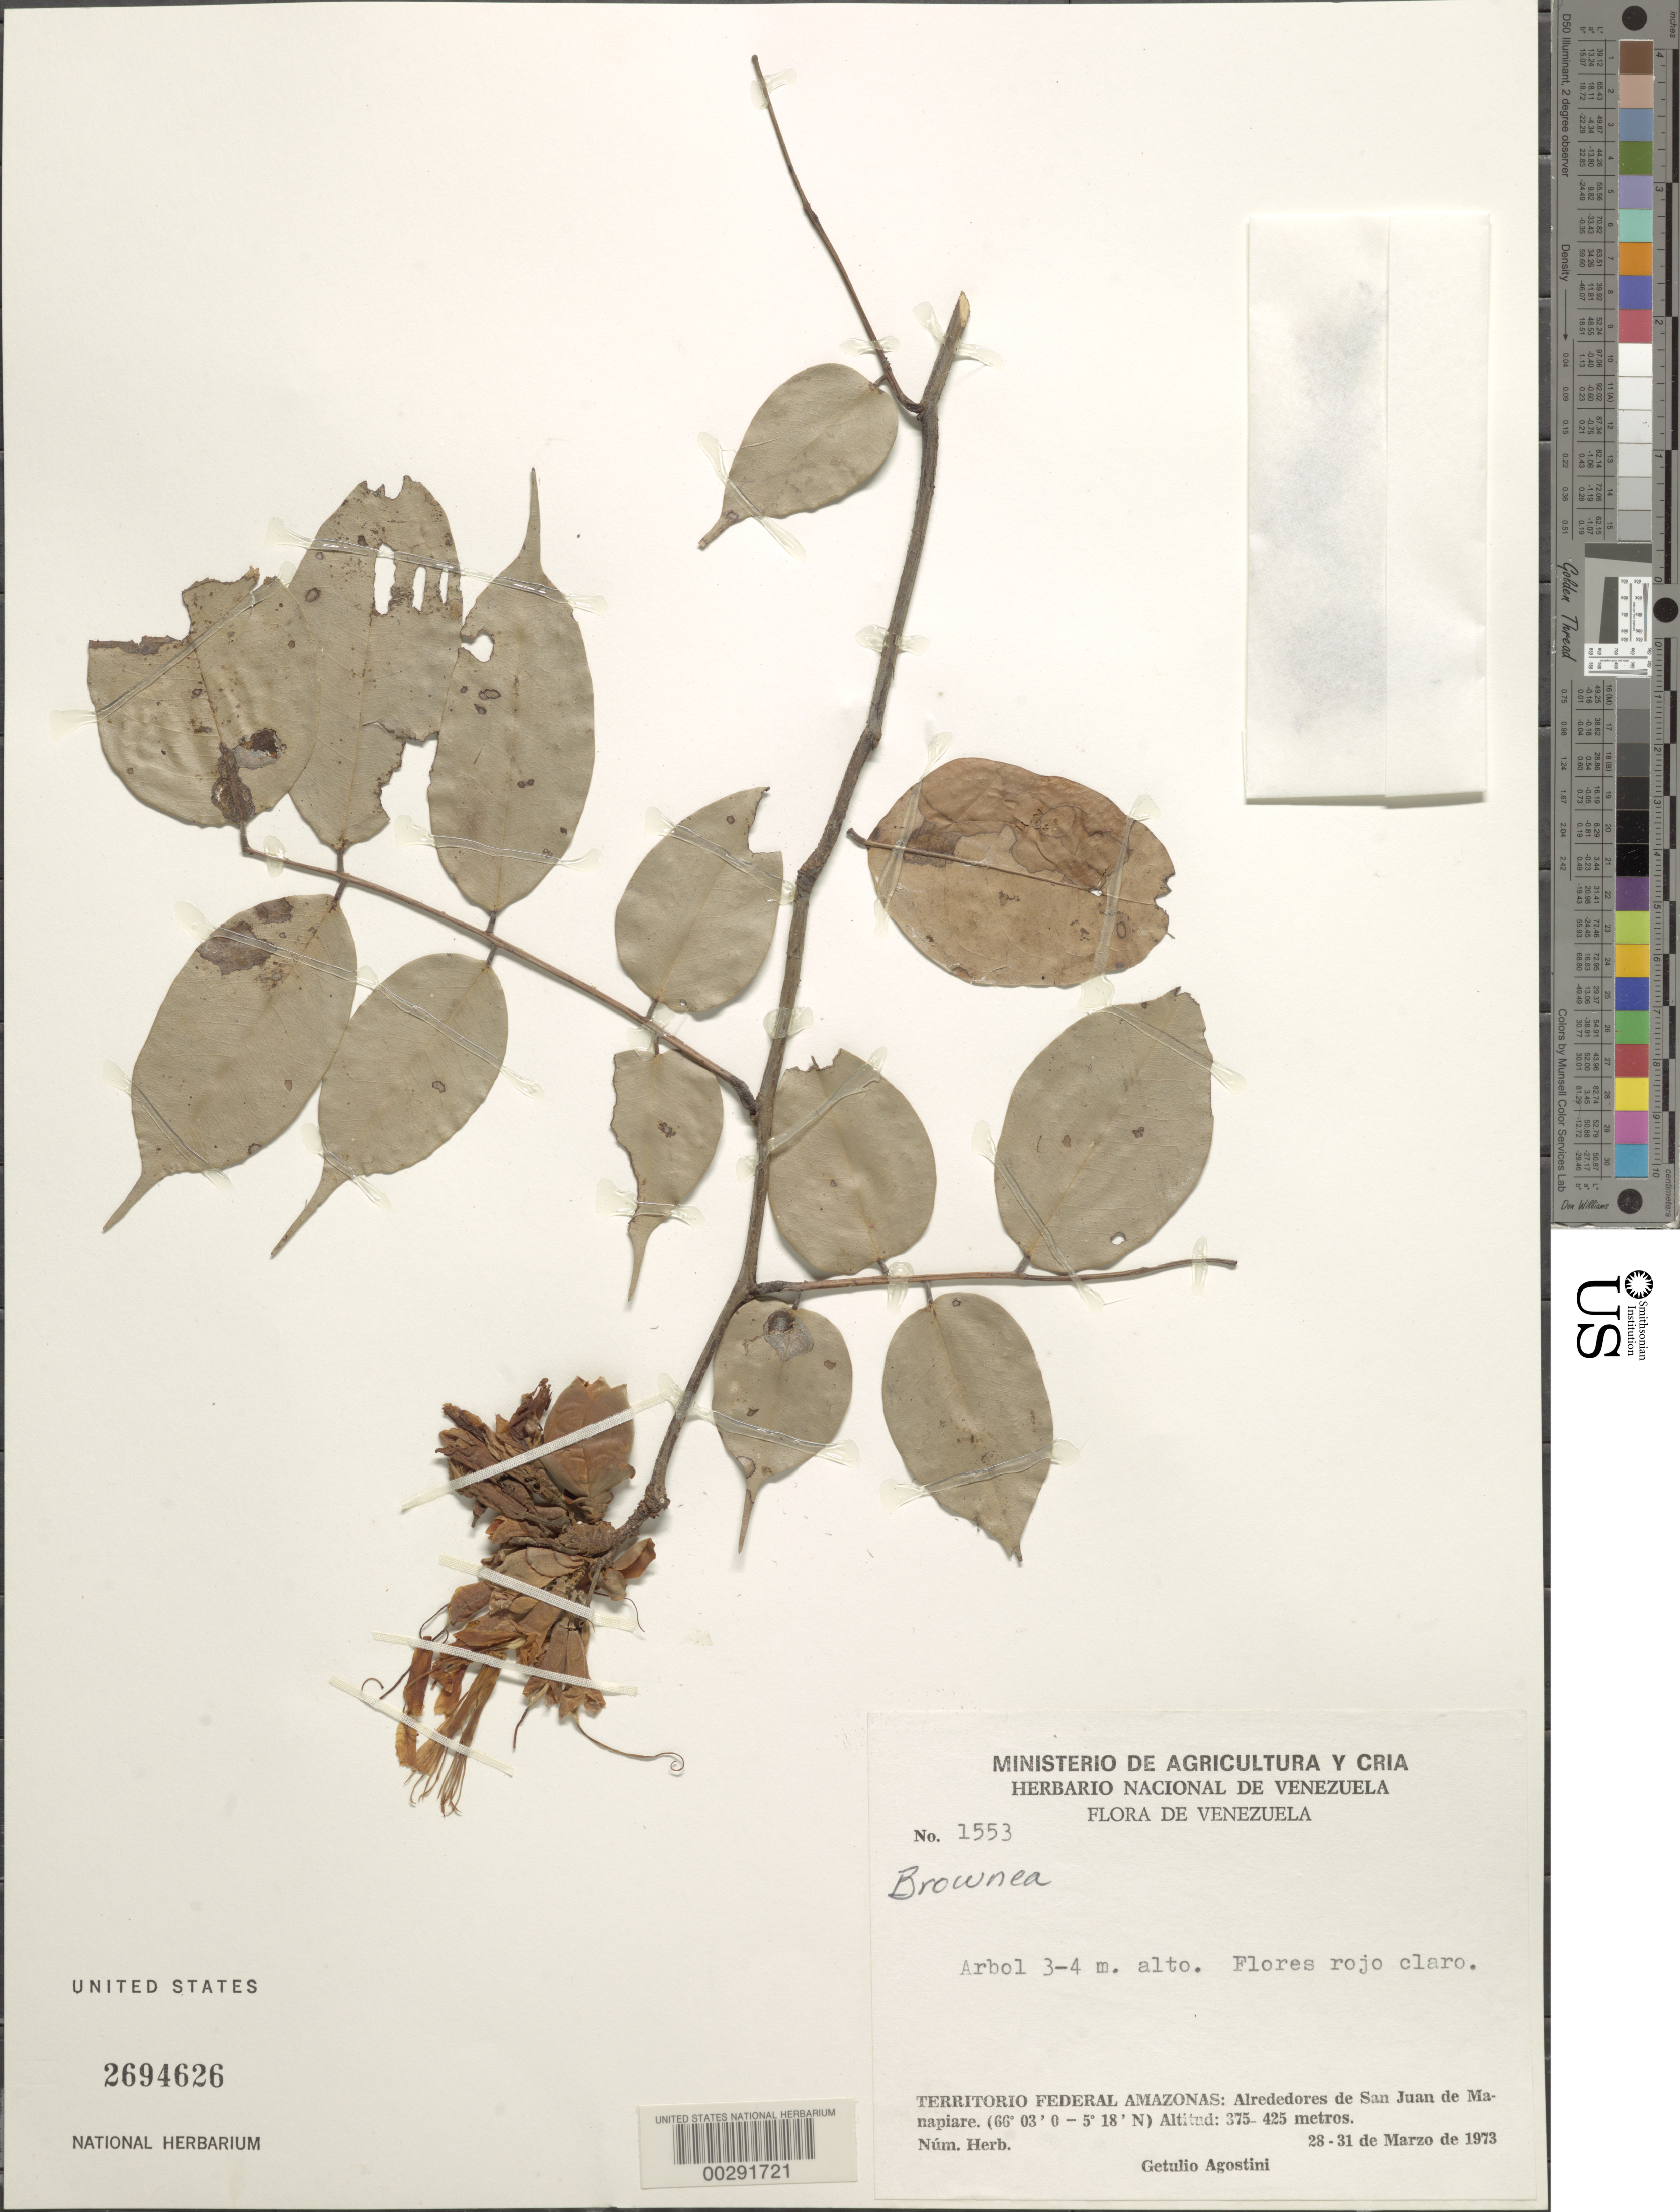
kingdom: Plantae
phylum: Tracheophyta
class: Magnoliopsida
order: Fabales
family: Fabaceae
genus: Brownea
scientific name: Brownea sp.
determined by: Santos-Silva, J.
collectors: G. Agostini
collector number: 1553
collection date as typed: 28 Mar 1973 to 31 Mar 1973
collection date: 1973-03-28/1973-03-31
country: Venezuela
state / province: Amazonas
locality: Vicinity of san juan de manapiare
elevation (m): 375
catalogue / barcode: US 2694626